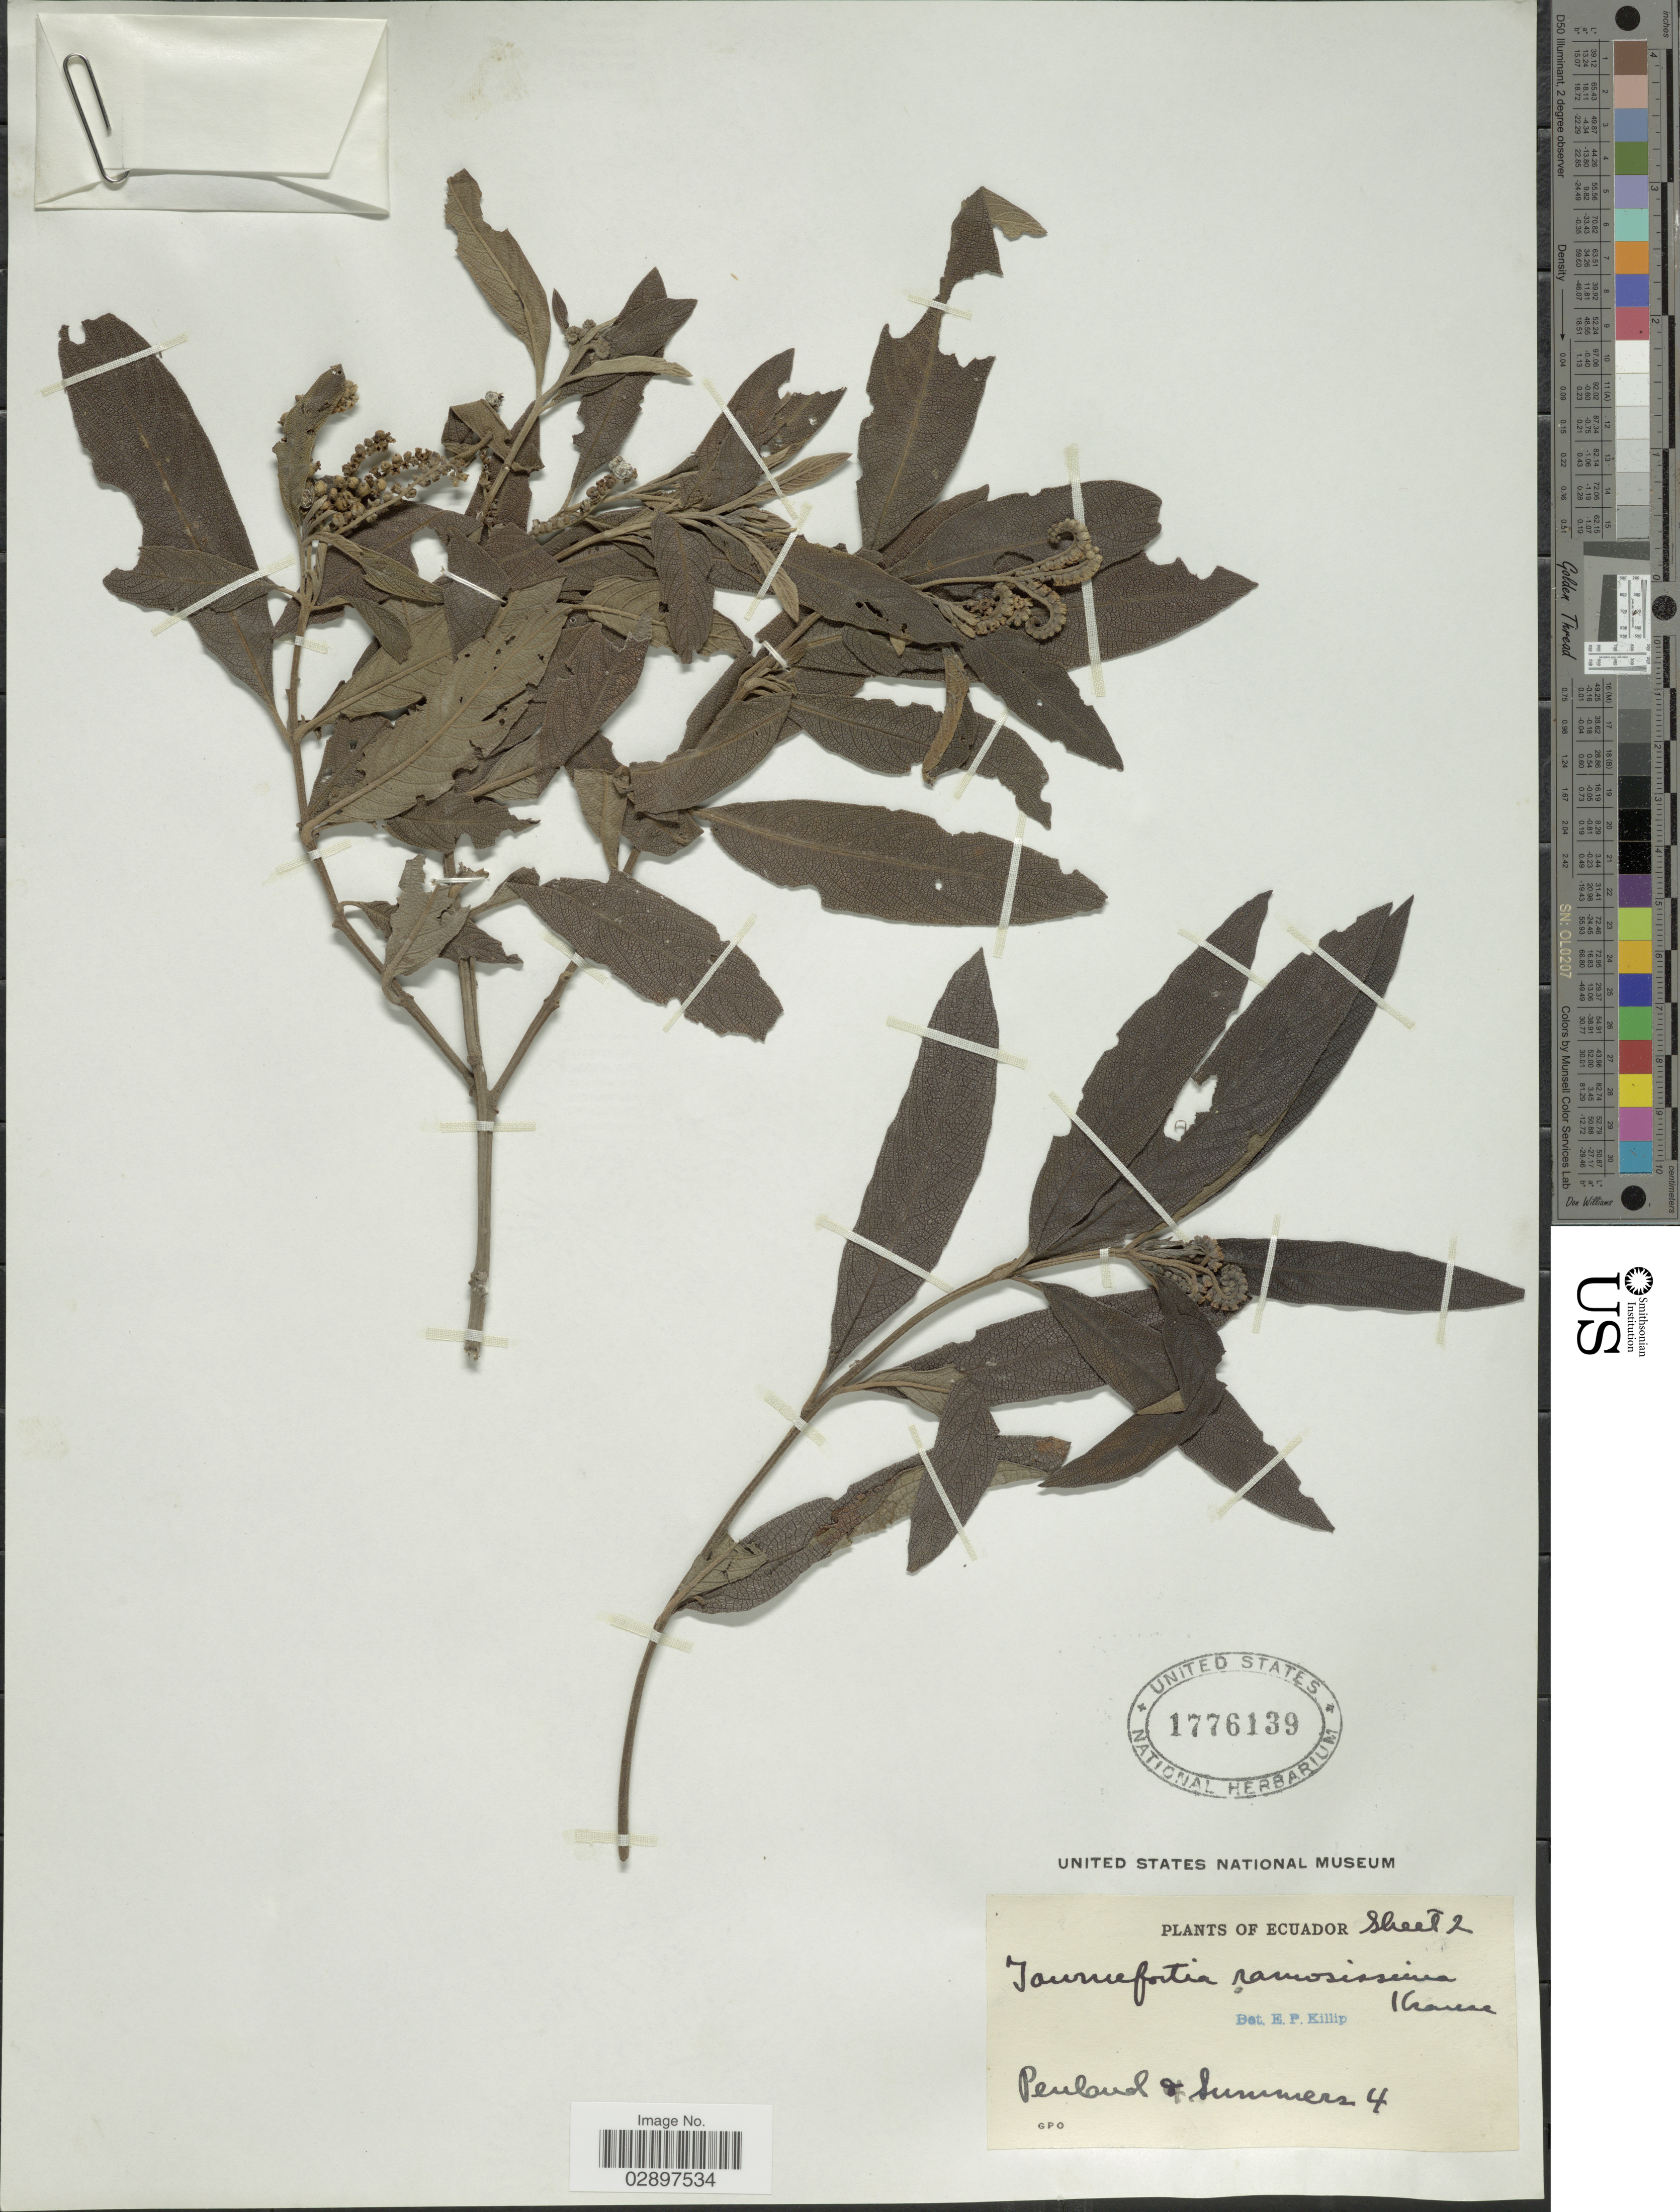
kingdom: Plantae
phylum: Tracheophyta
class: Magnoliopsida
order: Boraginales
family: Heliotropiaceae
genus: Tournefortia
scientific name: Tournefortia ramosissima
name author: K. Krause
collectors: Penland & -. Summers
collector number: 4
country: Ecuador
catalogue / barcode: US 1776139